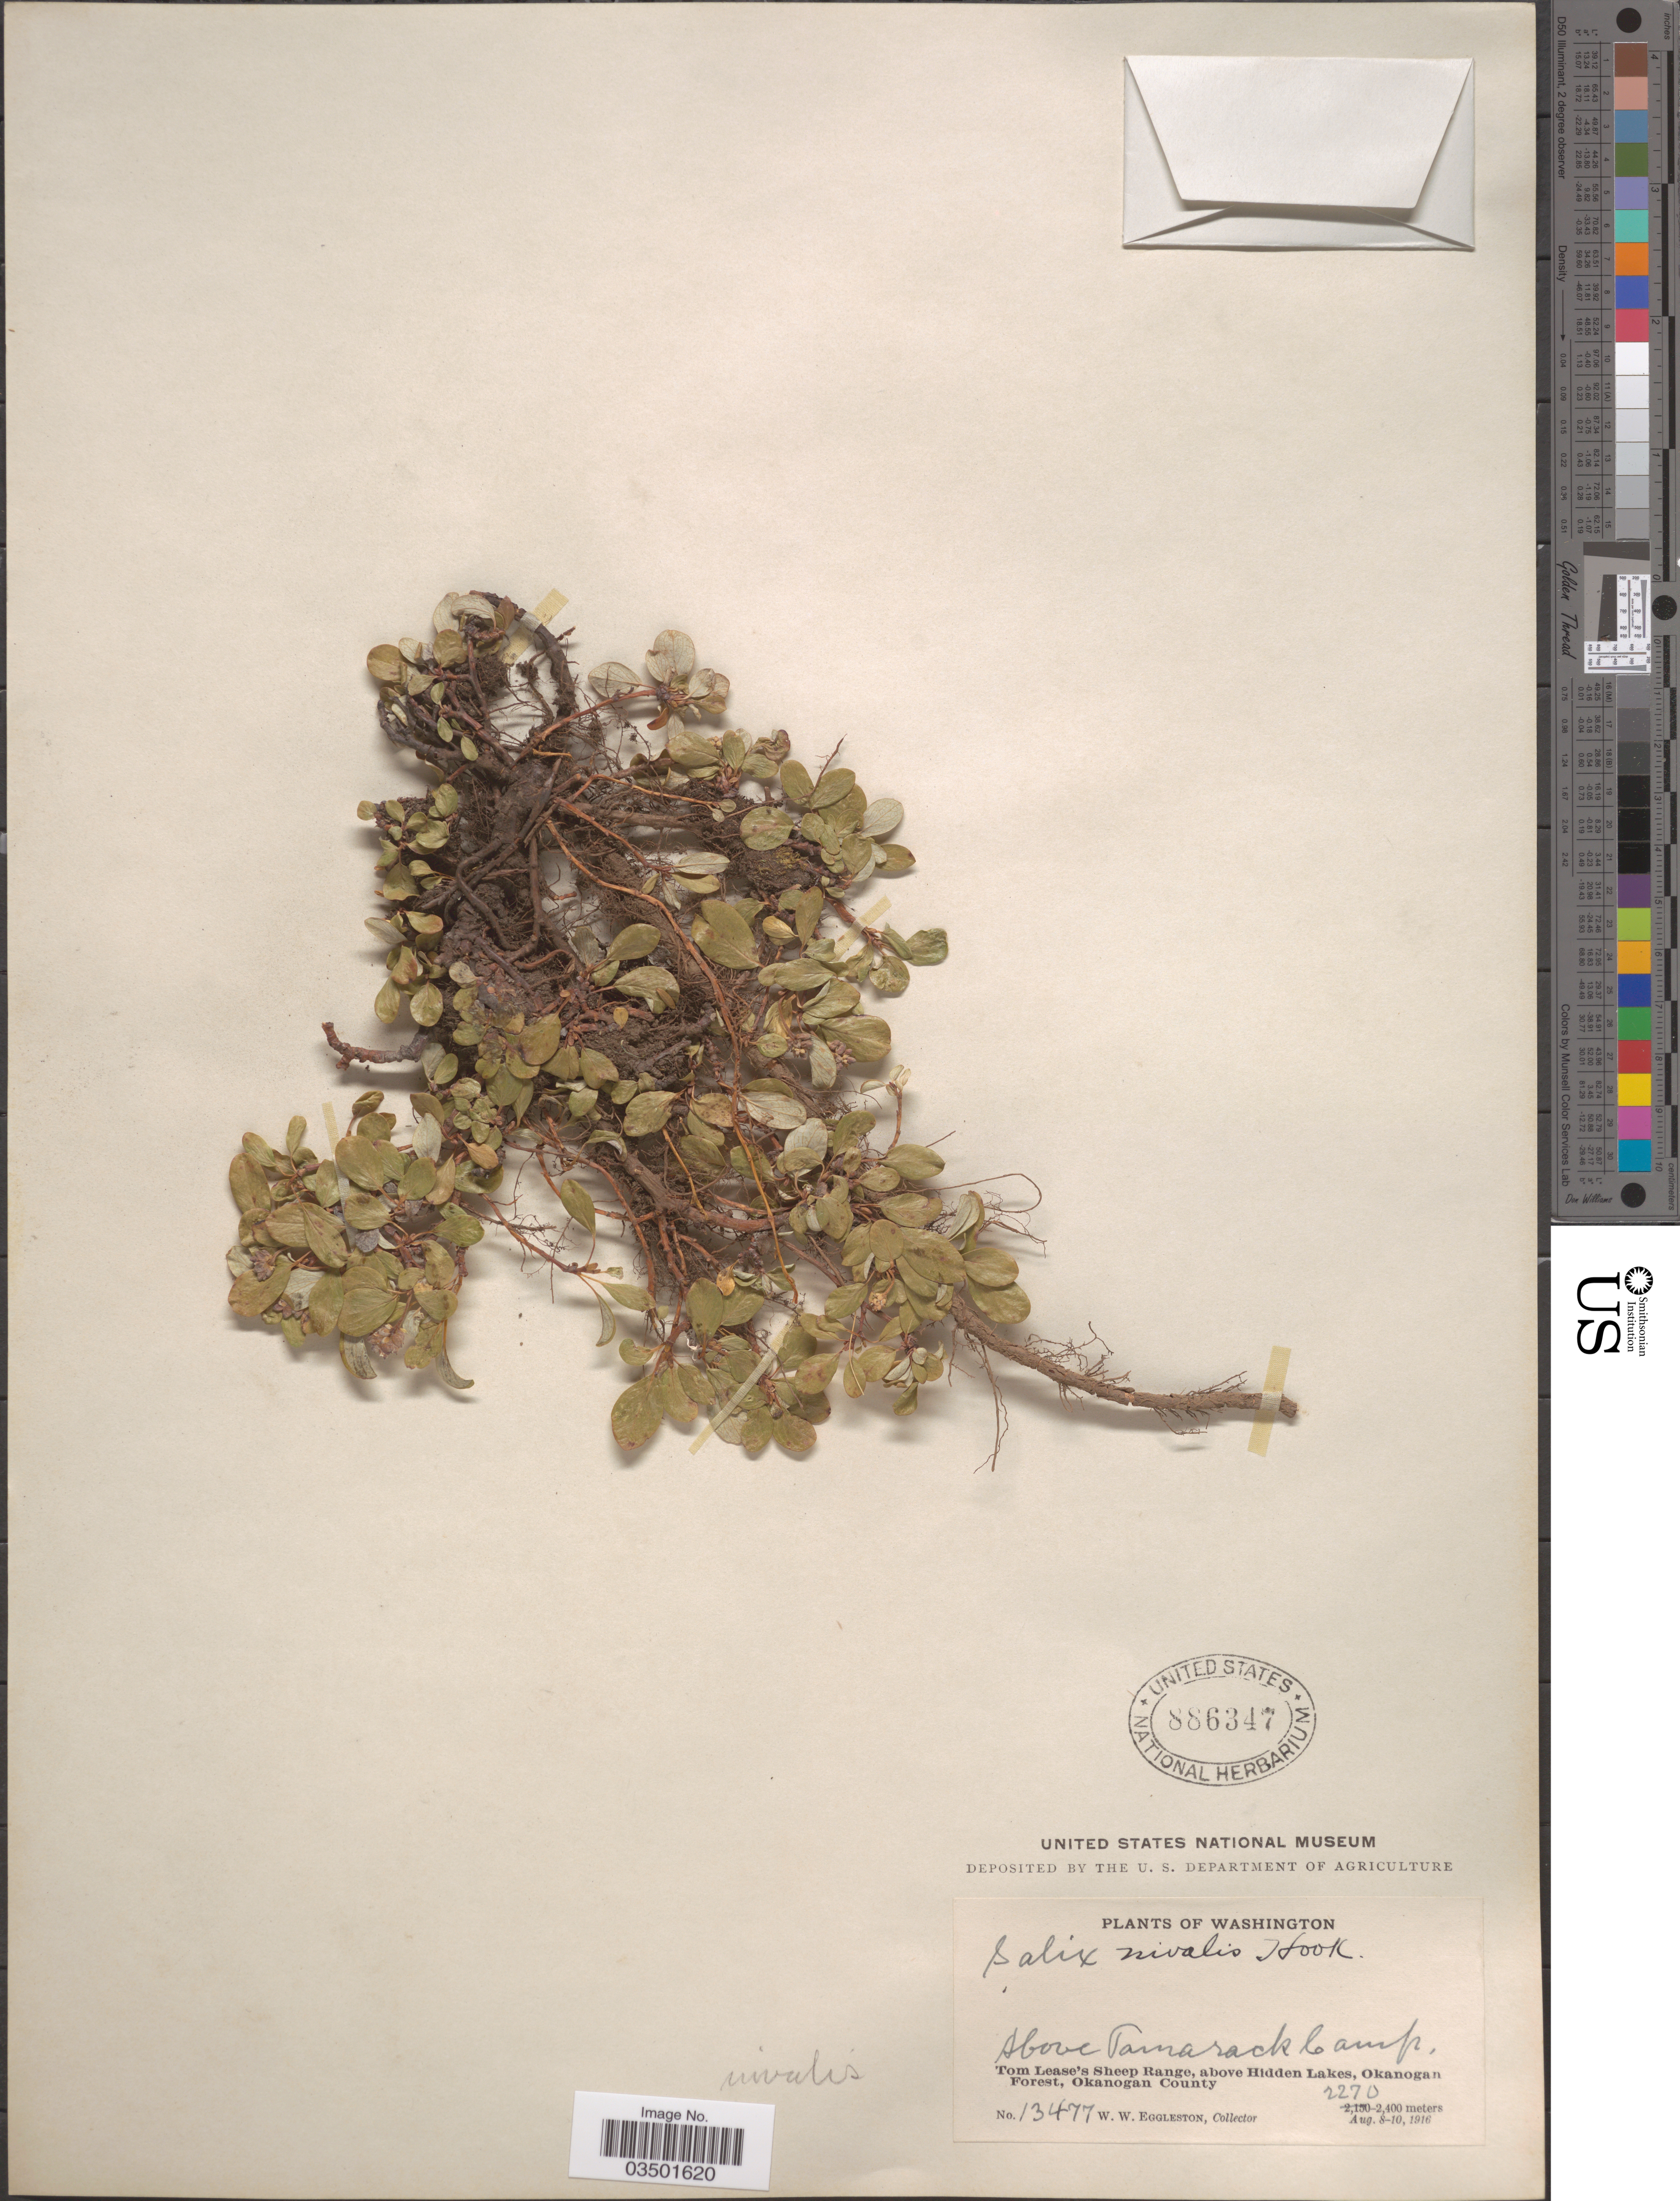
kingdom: Plantae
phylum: Tracheophyta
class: Magnoliopsida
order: Malpighiales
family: Salicaceae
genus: Salix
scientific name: Salix nivalis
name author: Hook.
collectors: W. W. Eggleston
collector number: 13477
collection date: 1916-08-08/1916-08-10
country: United States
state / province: Washington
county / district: Okanogan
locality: Above Tamarack Camp. Tom Lease's Sheep Range, above Hidden Lakes, Okanogan Forest, Okanogan County.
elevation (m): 2270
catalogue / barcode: US 886347